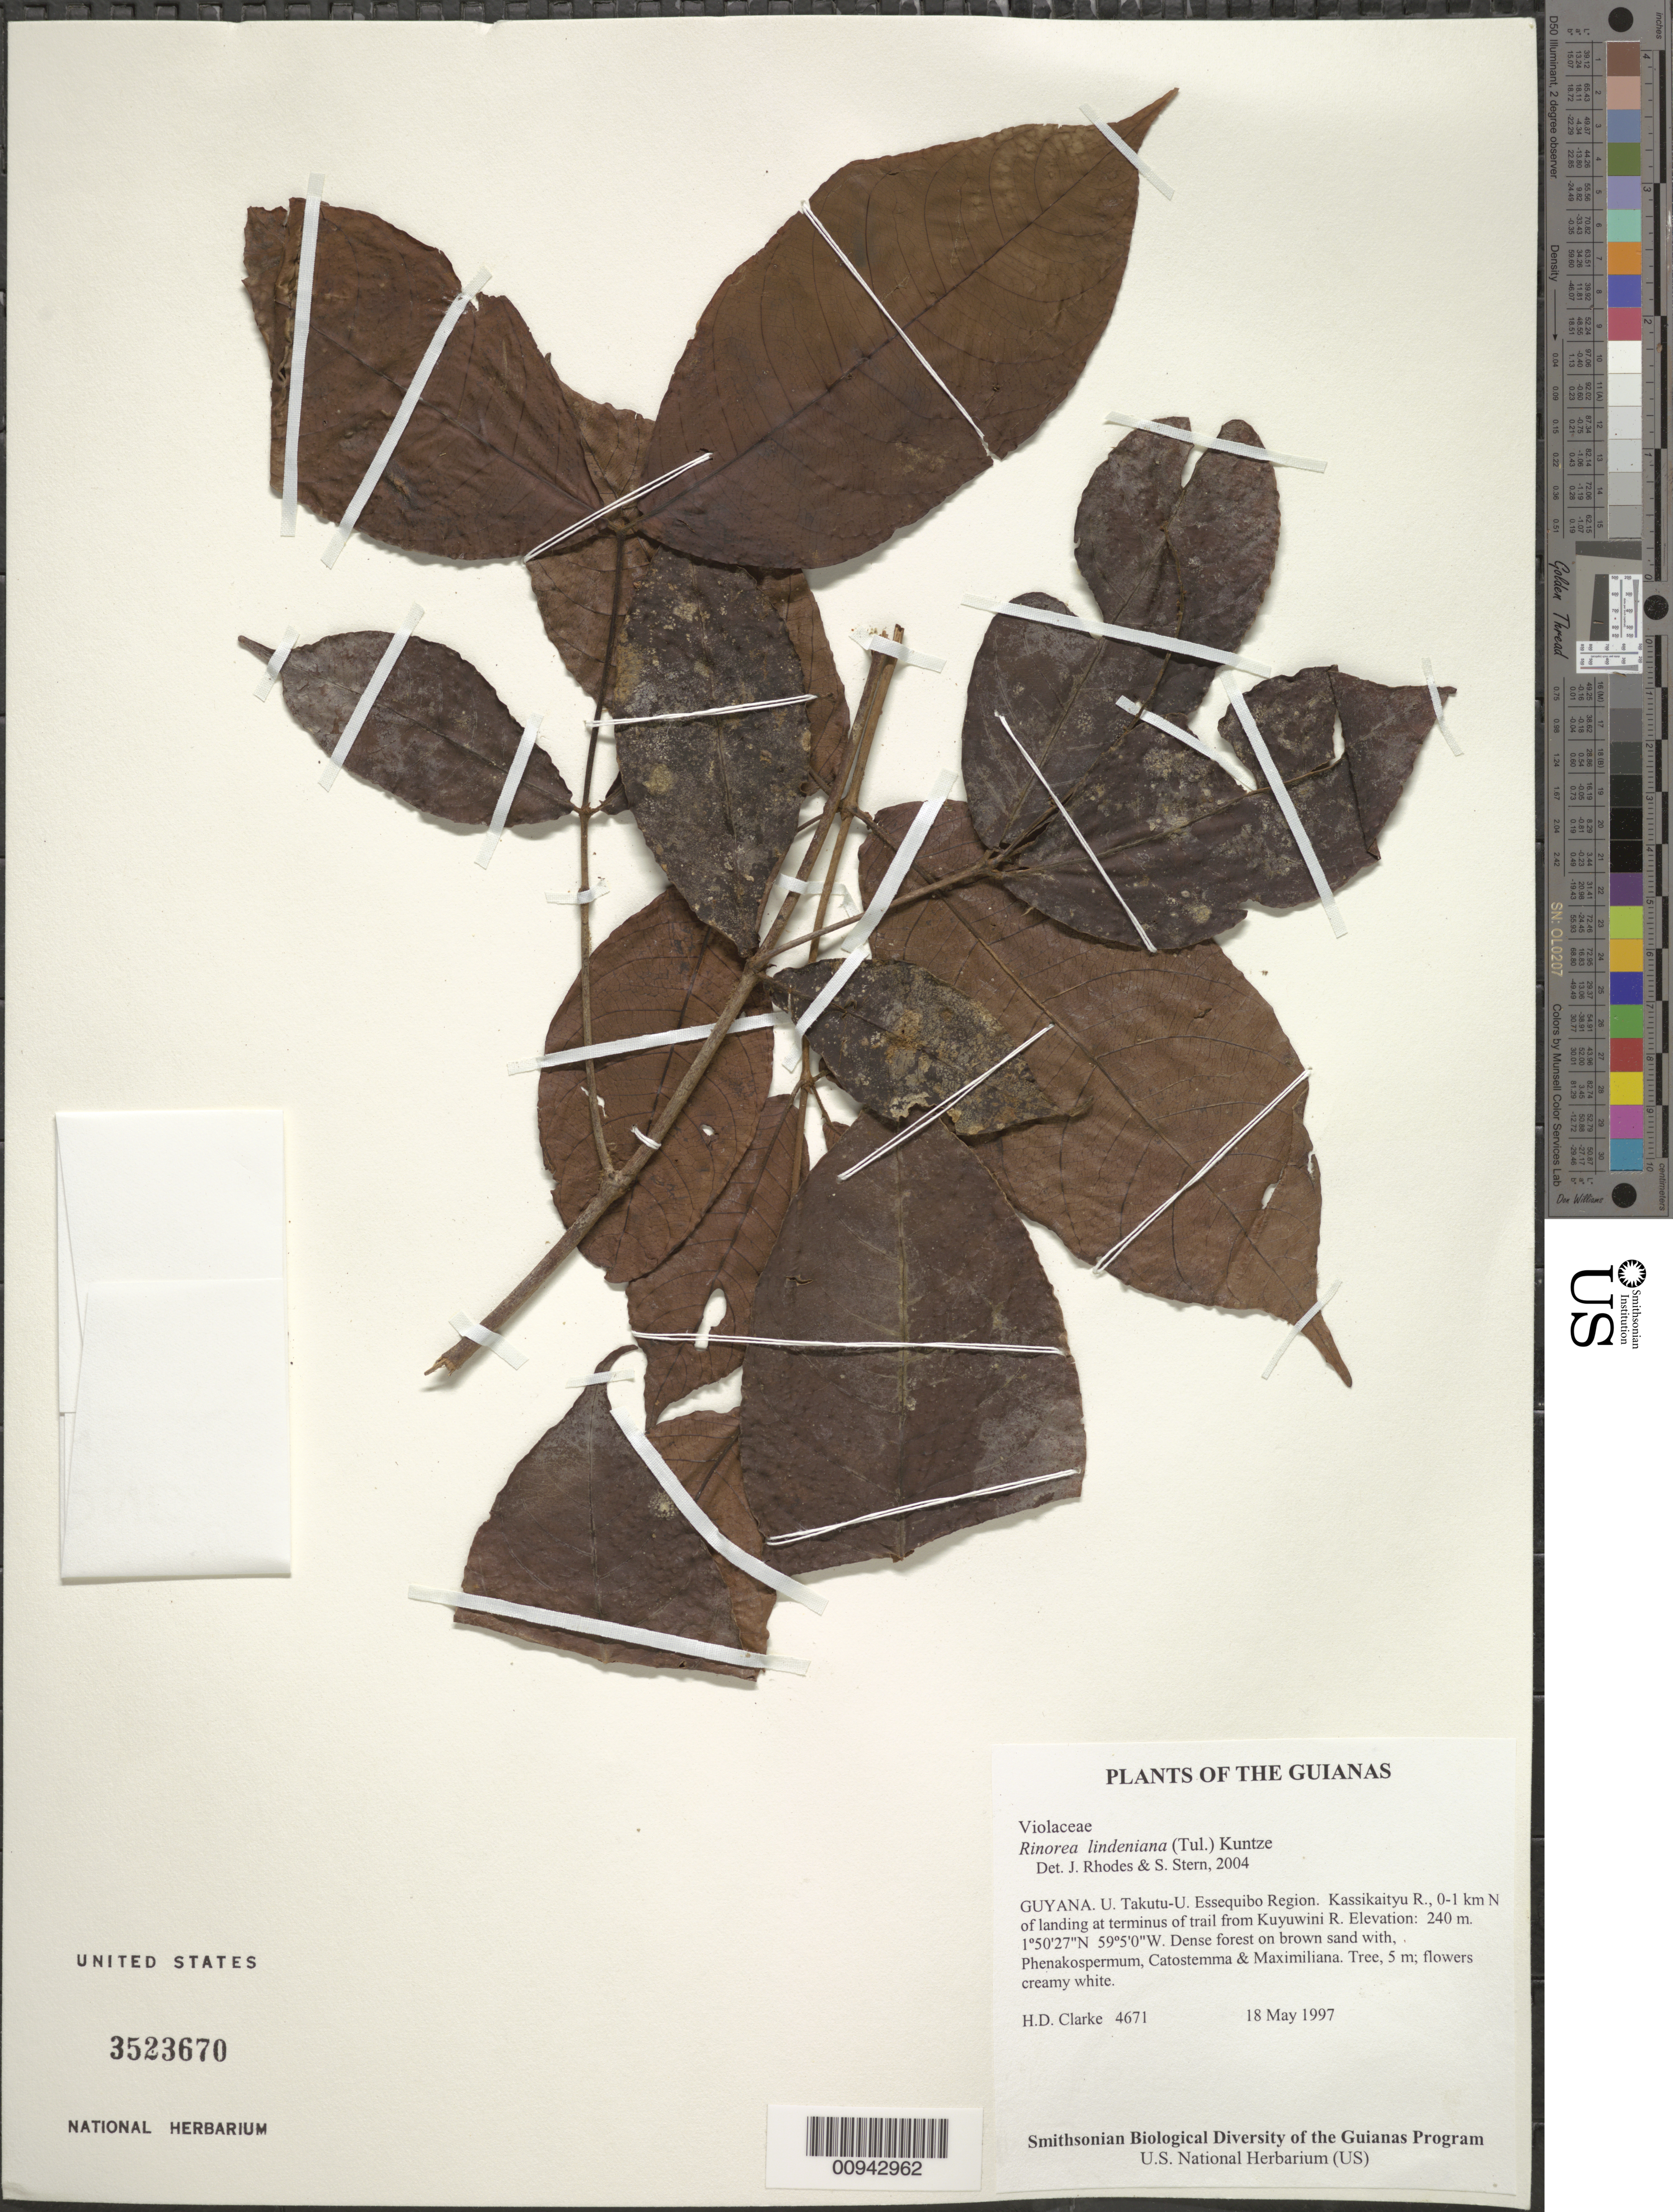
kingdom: Plantae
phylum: Tracheophyta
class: Magnoliopsida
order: Malpighiales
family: Violaceae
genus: Rinorea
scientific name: Rinorea lindeniana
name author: (Tul.) Kuntze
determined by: Rhodes, J.; Stern, S. R.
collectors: H. D. Clarke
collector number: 4671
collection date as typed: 18 May 1997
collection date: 1997-05-18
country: Guyana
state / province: U. Takutu-U. Essequibo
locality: Kassikaityu R., 0-1 km N of landing at terminus of trail from Kuyuwini R.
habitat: Dense forest on brown sand with, Phenakospermum, Catostemma & Maximiliana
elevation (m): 240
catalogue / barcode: US 3523670